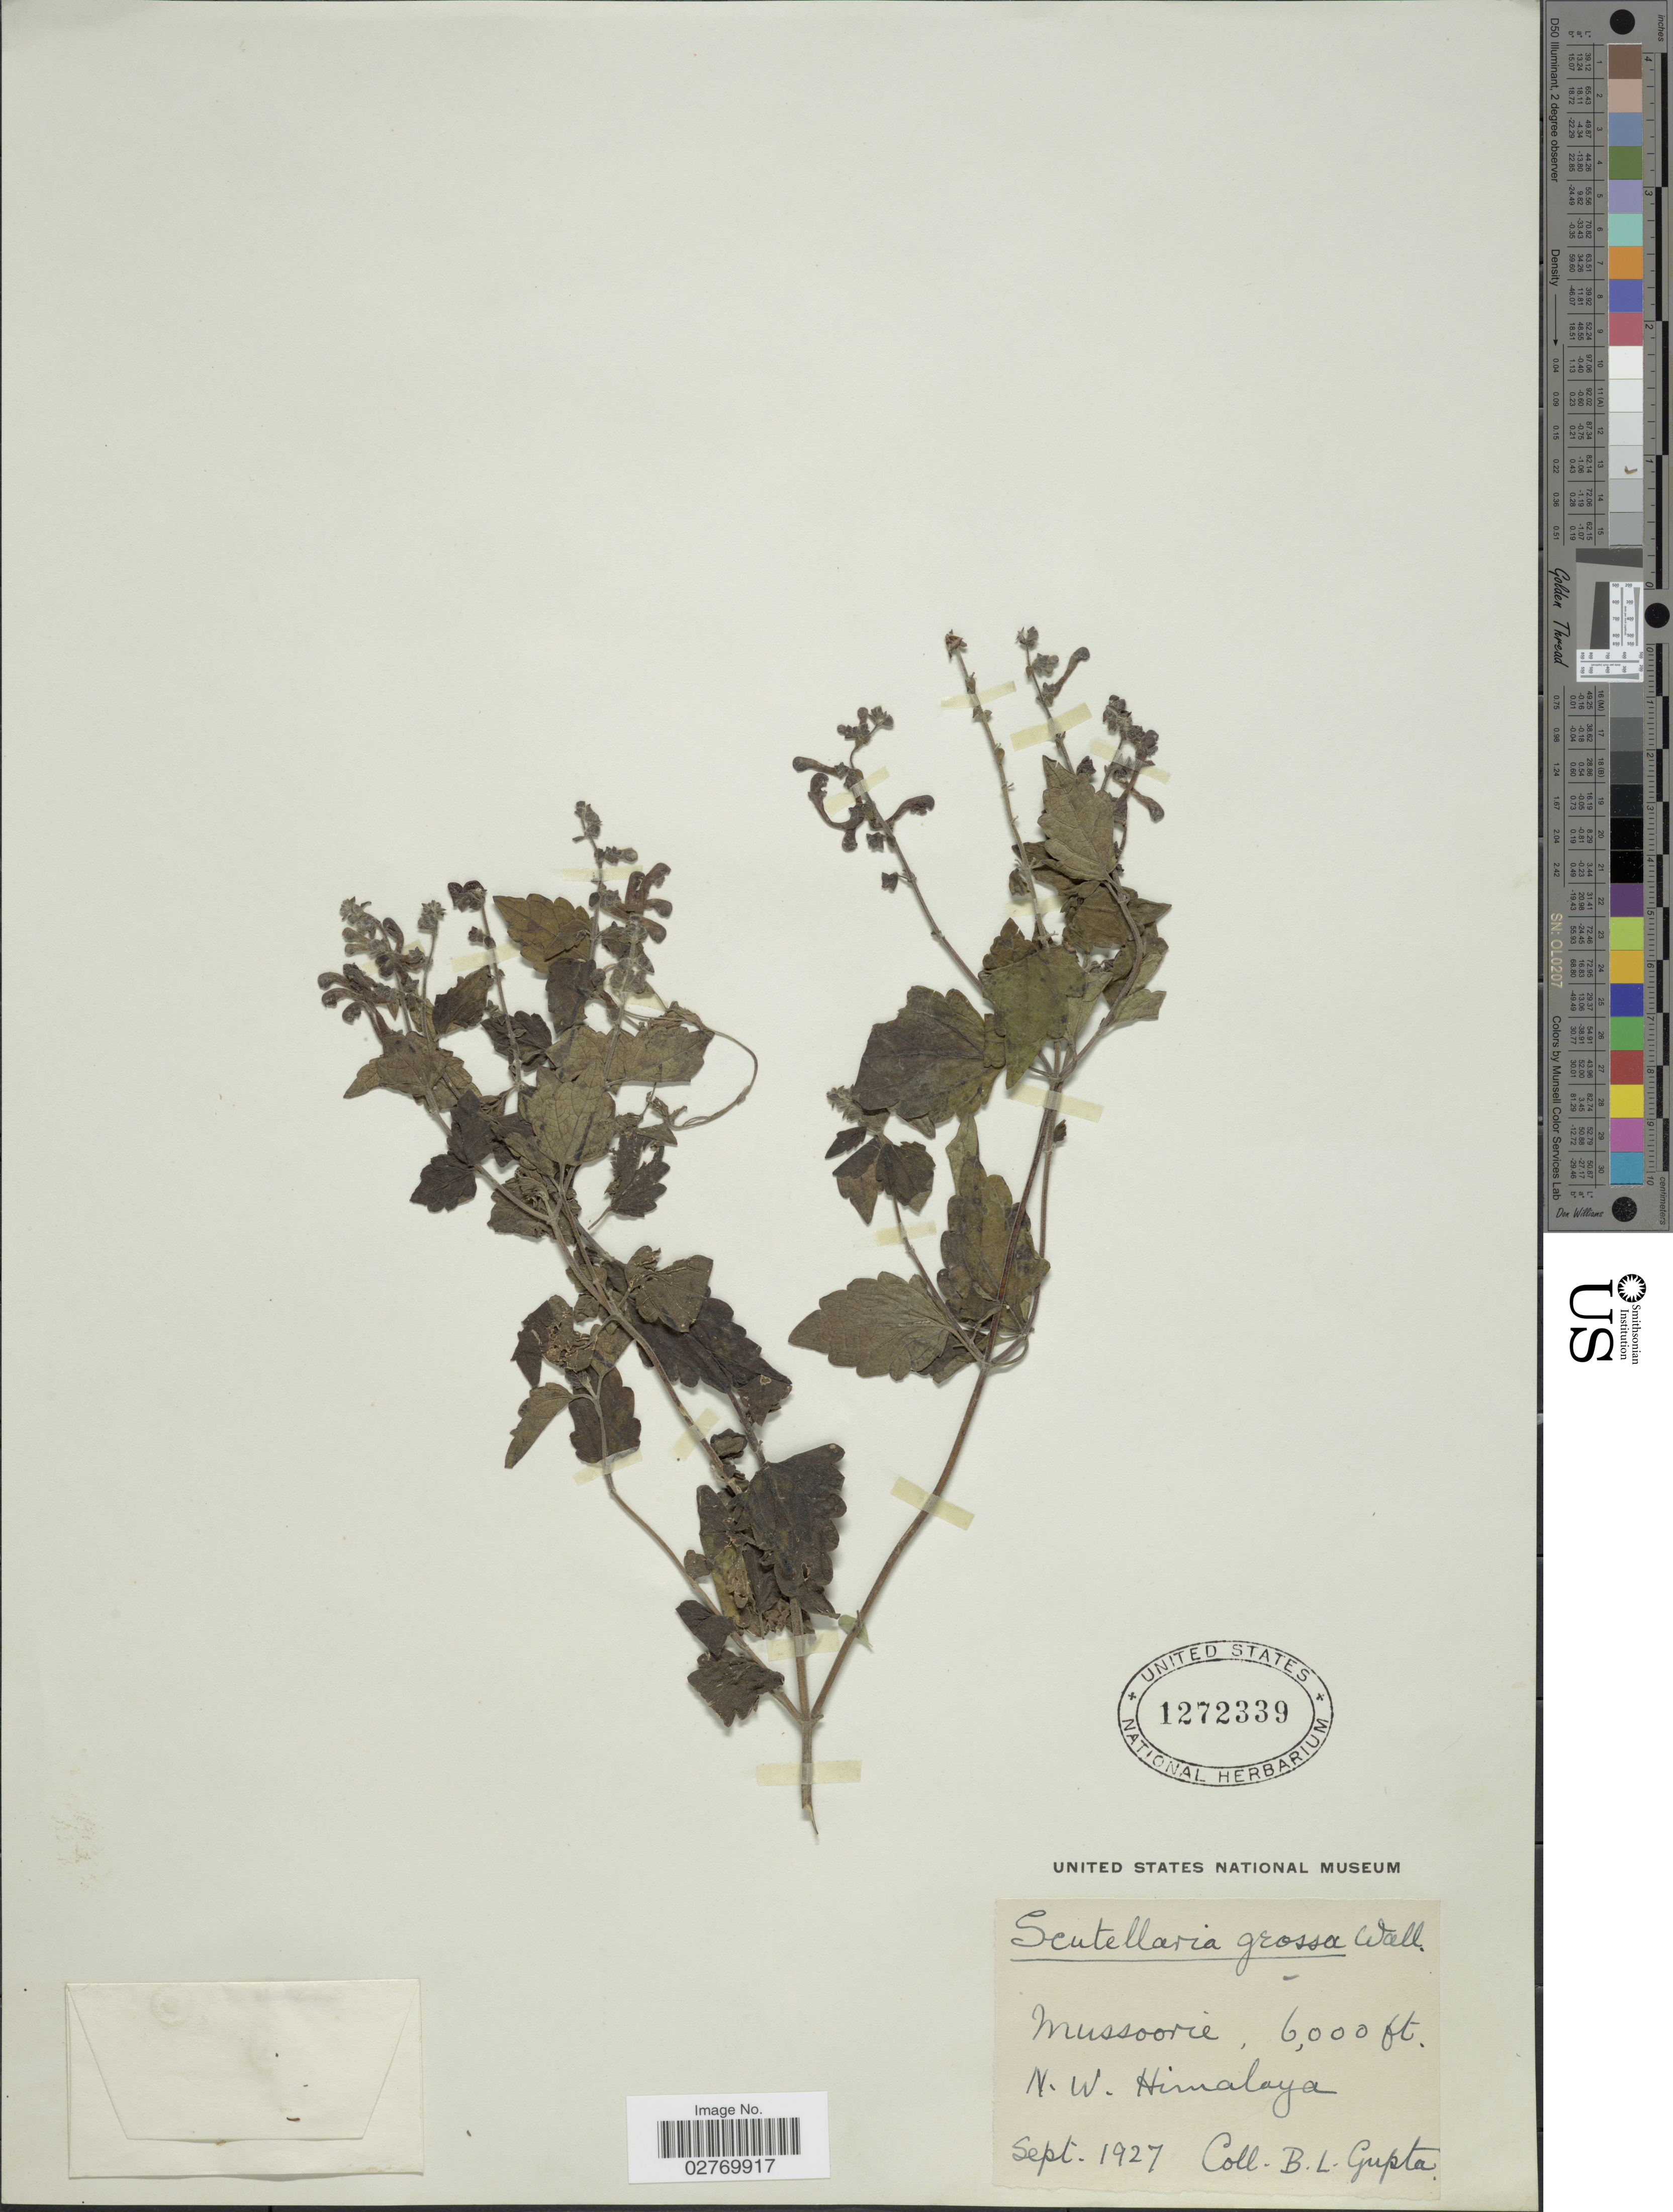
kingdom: Plantae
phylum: Tracheophyta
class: Magnoliopsida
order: Lamiales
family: Lamiaceae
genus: Scutellaria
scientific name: Scutellaria grossa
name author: Wall.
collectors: B. L. Gupta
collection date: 1927-09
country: India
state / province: Uttarakhand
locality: Mussoorie. N.W. Himalaya.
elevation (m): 1829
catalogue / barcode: US 1272339